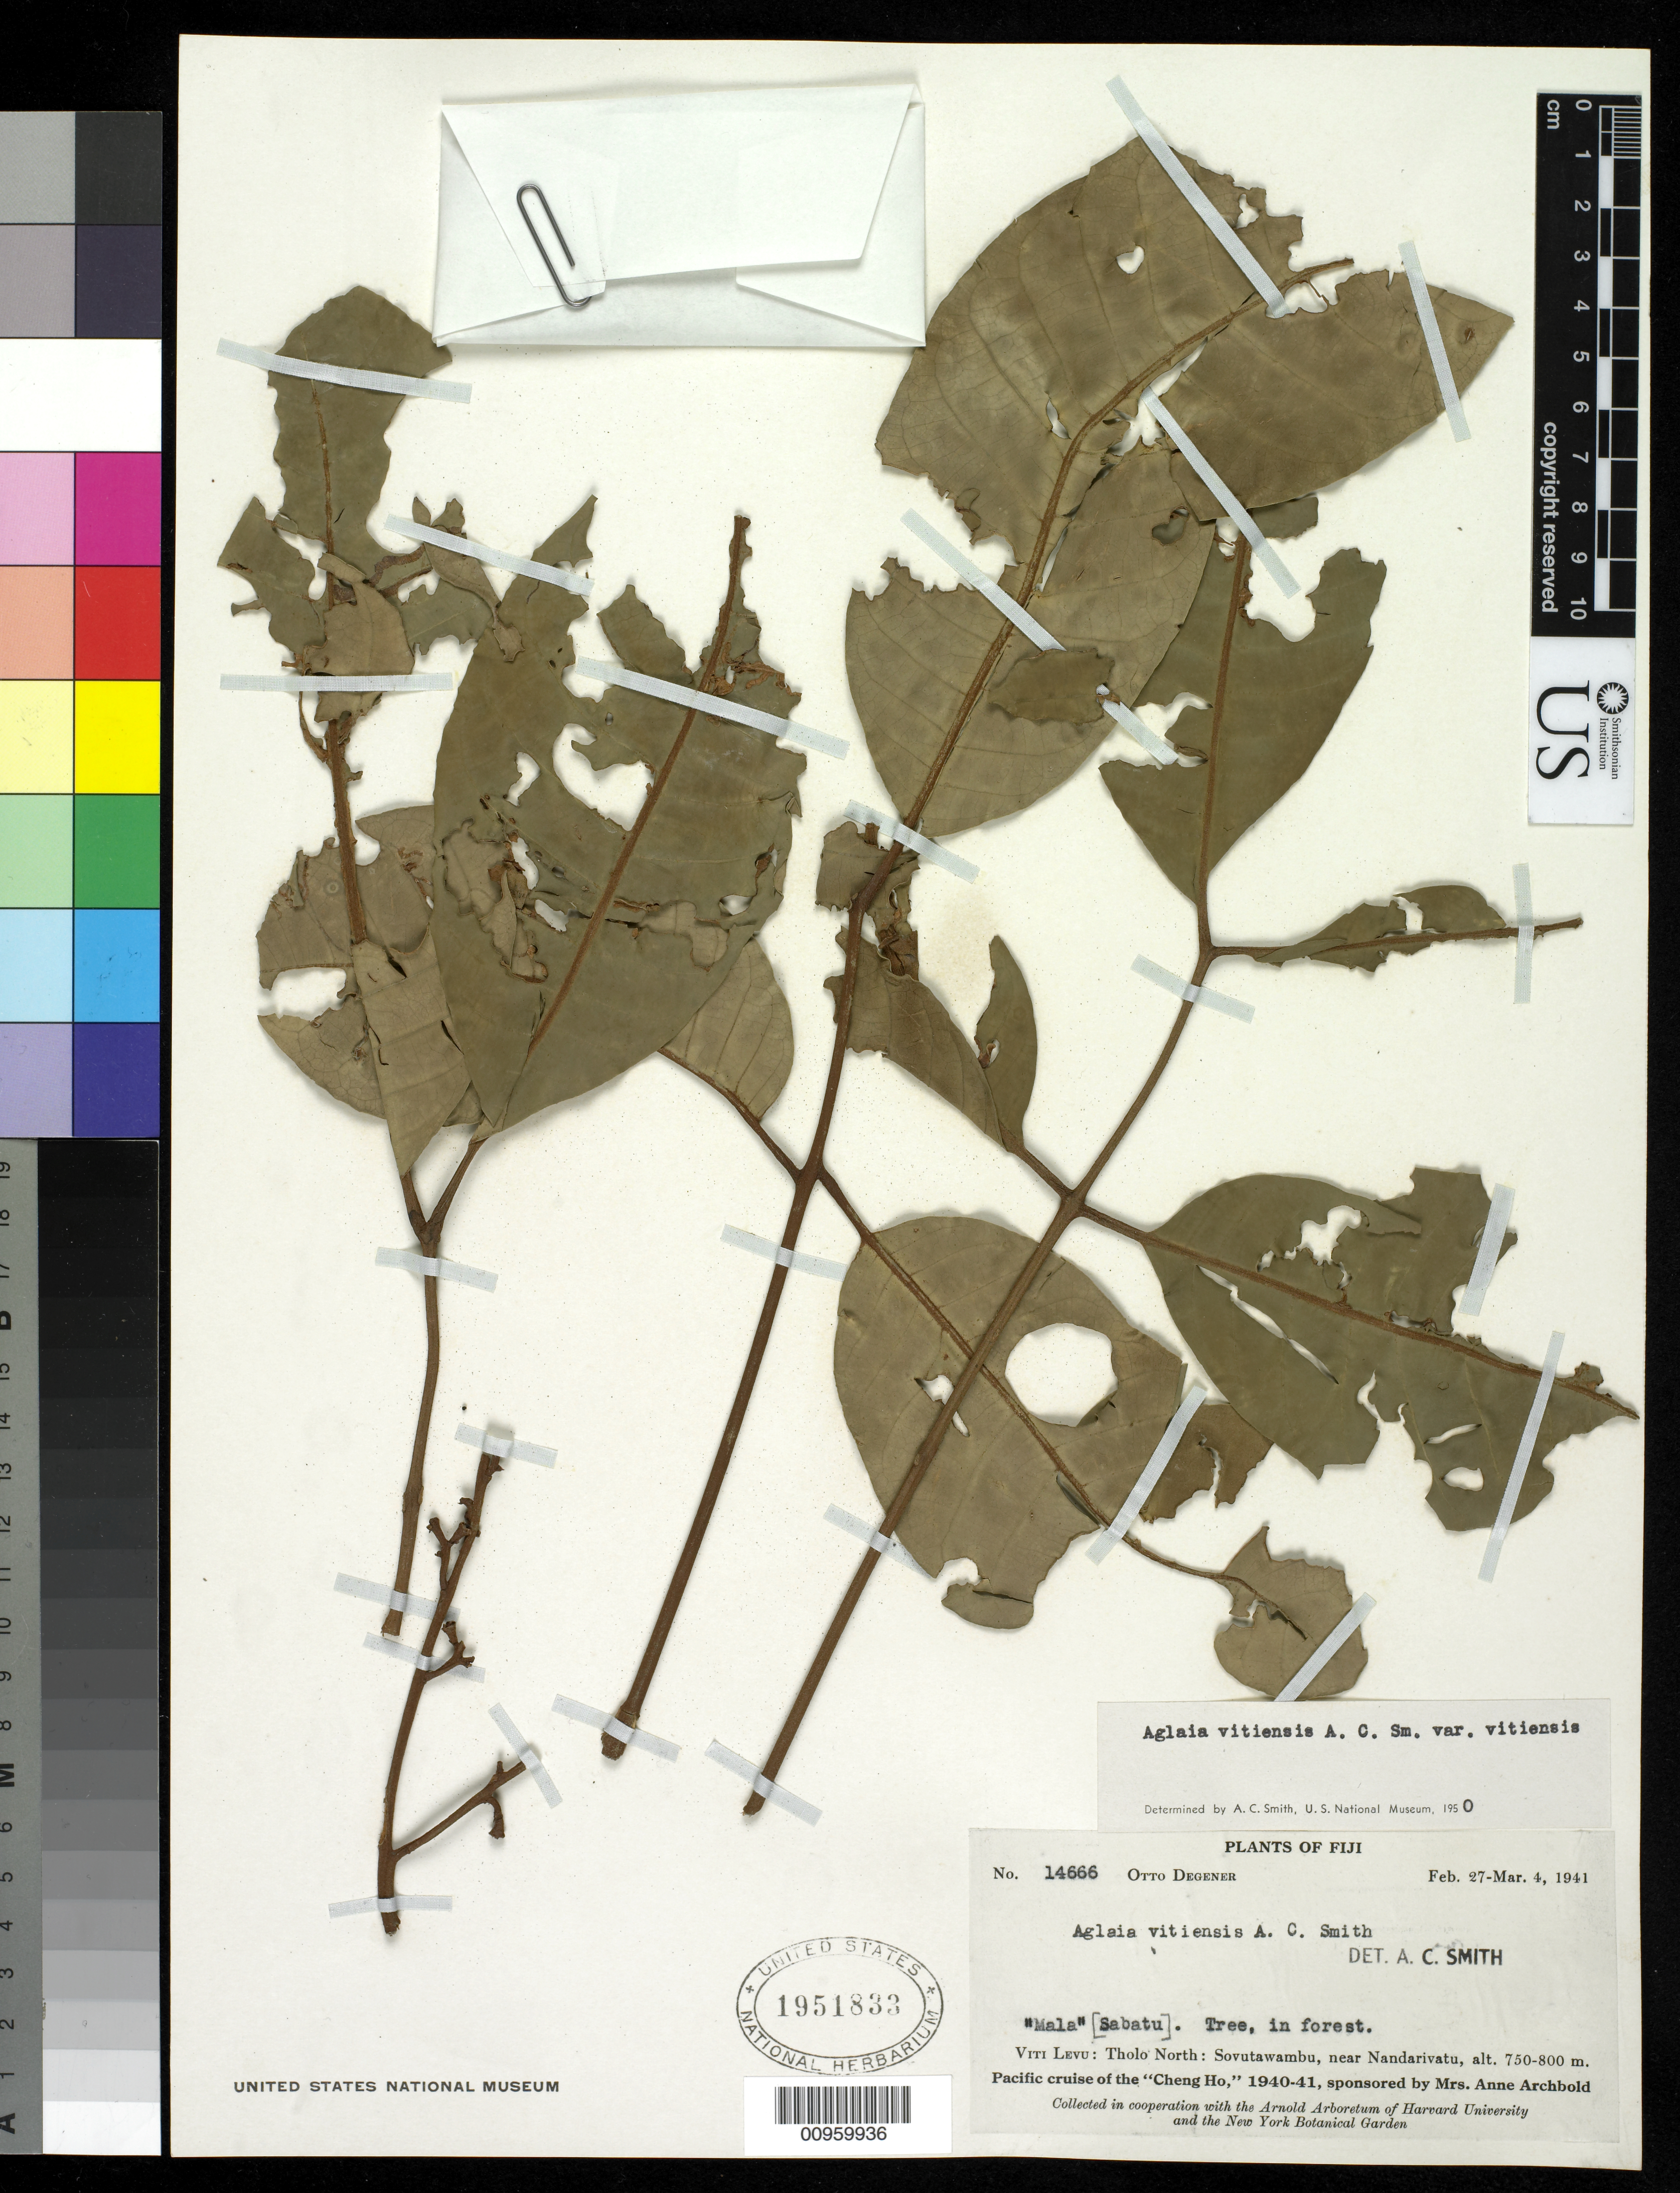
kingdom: Plantae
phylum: Tracheophyta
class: Magnoliopsida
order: Sapindales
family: Meliaceae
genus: Aglaia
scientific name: Aglaia vitiensis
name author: A.C. Sm.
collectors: O. Degener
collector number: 14666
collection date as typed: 27 Feb 1941 to 04 Mar 1941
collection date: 1941-02-27/1941-03-04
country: Fiji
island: Viwa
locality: Tholo North: Sovutawambu, nr. Nandarivatu, forest.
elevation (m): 750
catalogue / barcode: US 1951833